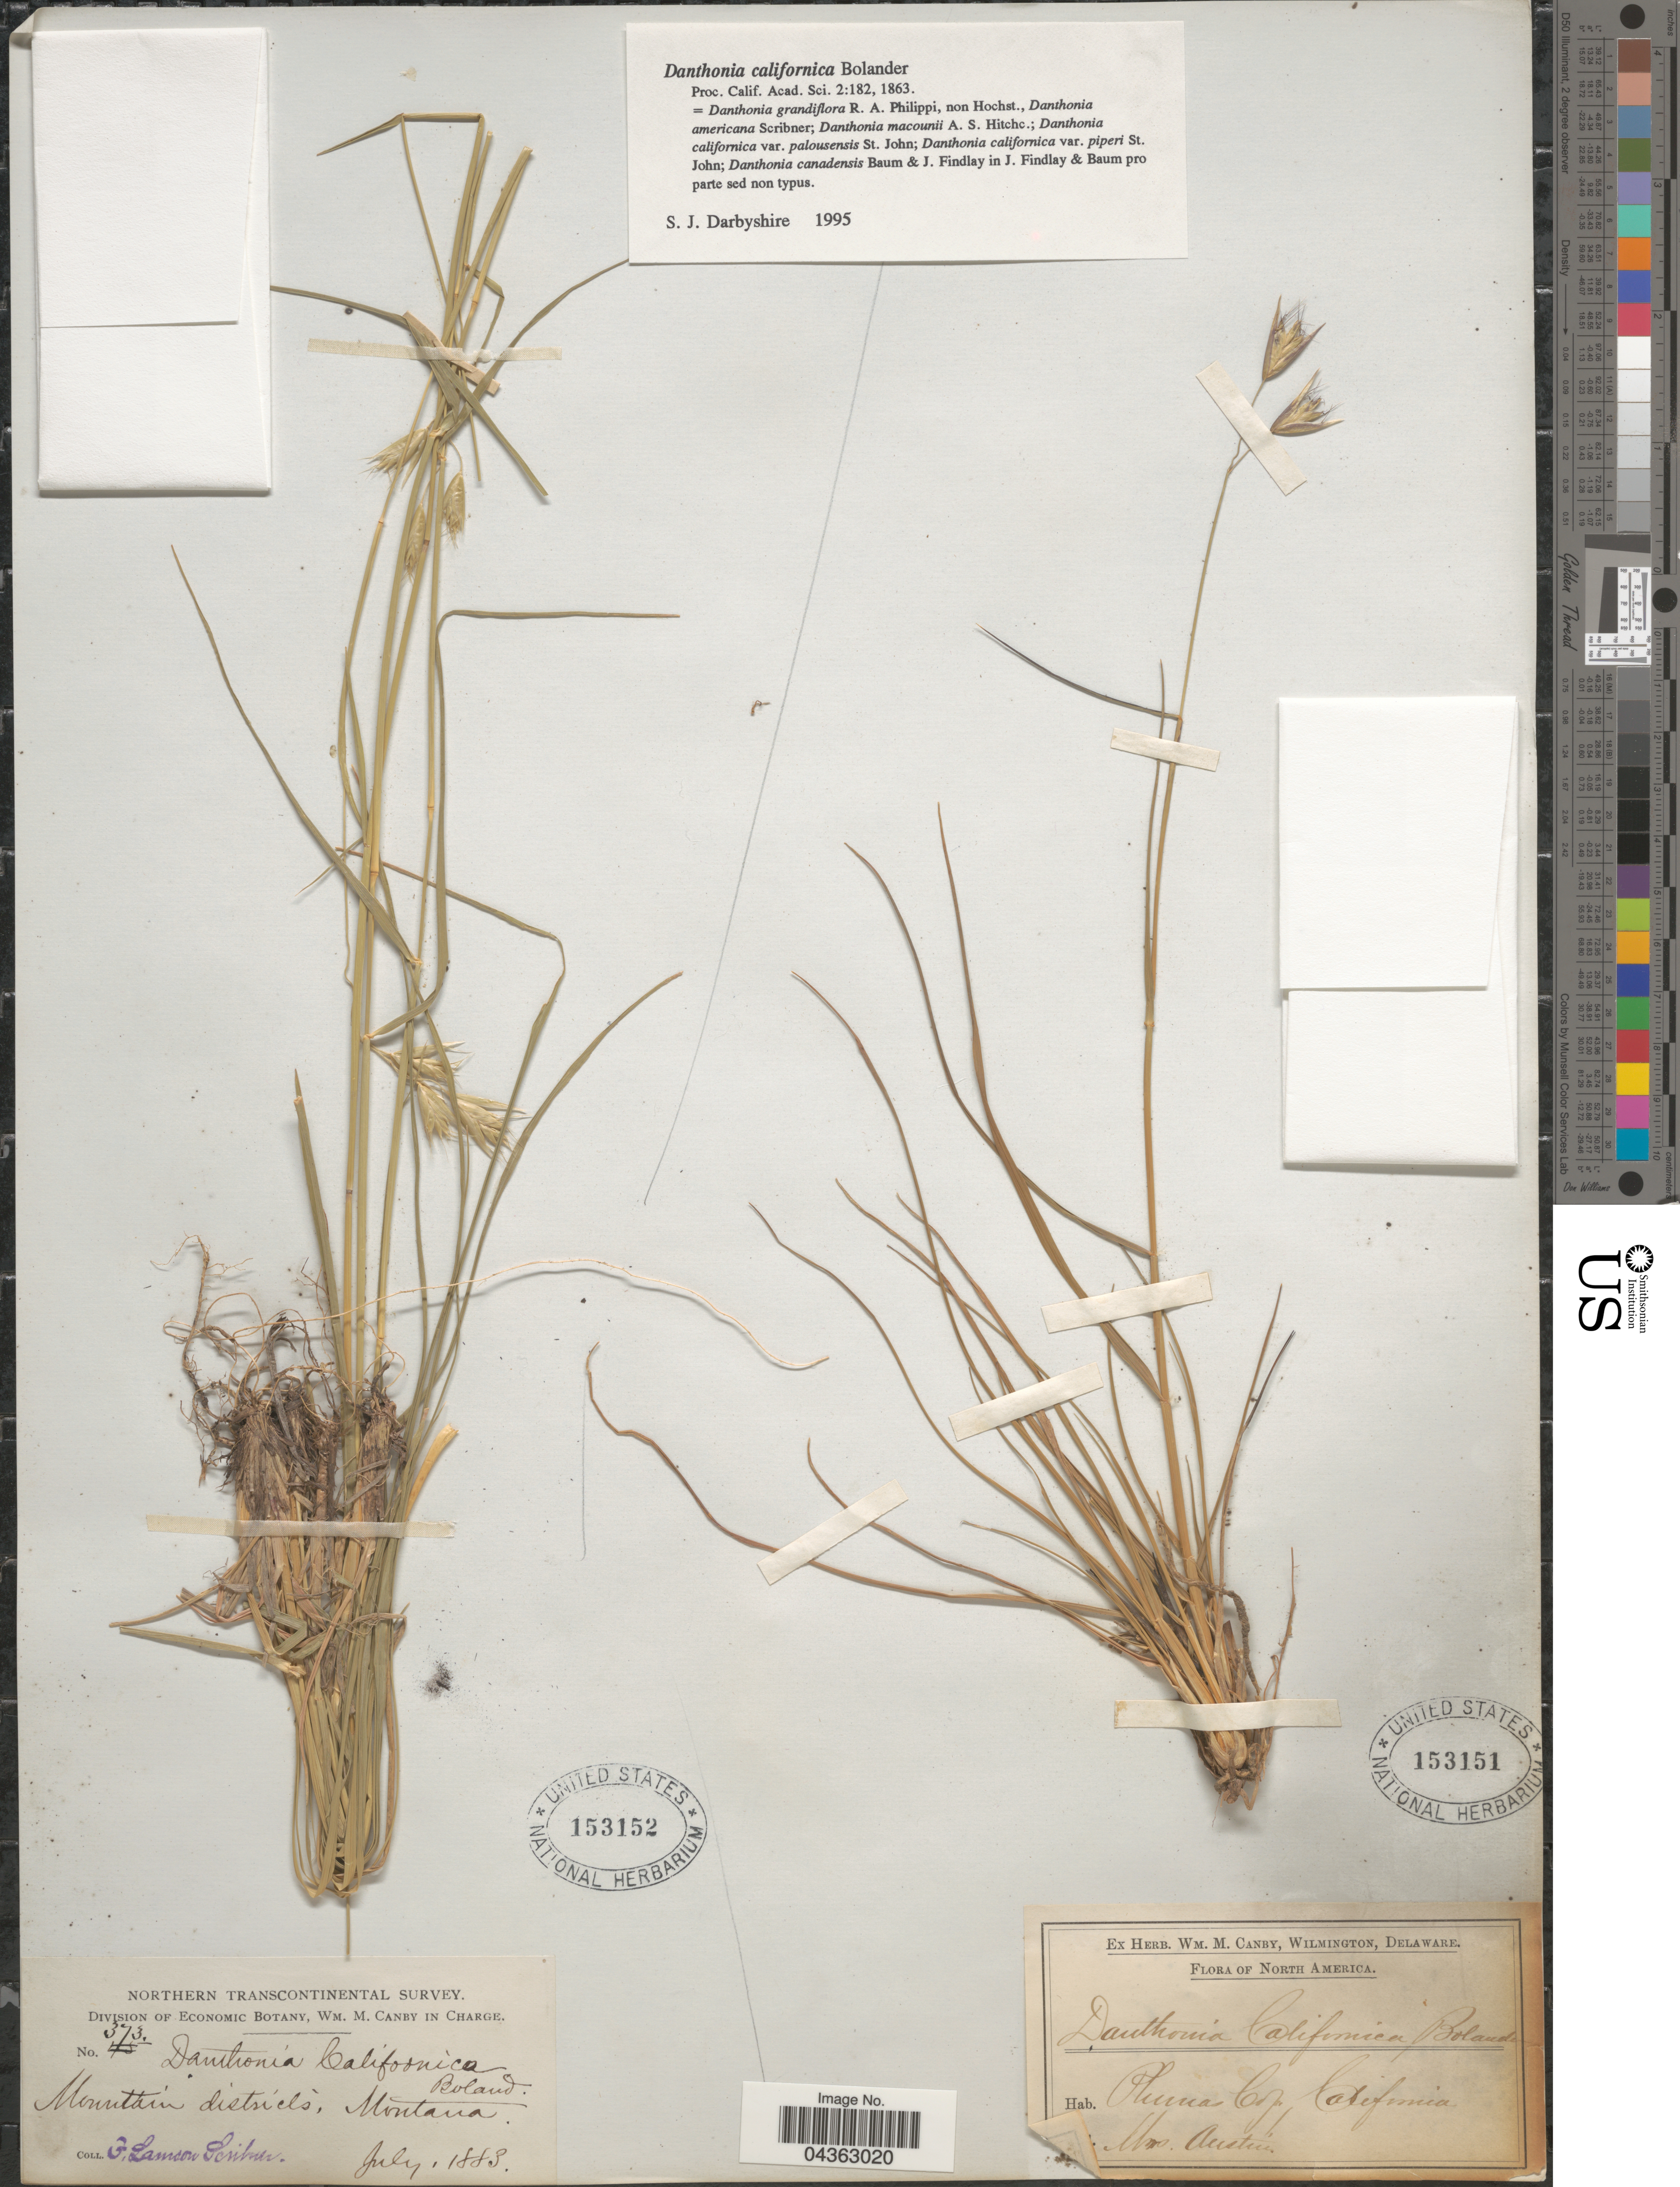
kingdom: Plantae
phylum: Tracheophyta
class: Liliopsida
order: Poales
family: Poaceae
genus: Danthonia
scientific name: Danthonia californica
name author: Bol.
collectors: Austin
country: United States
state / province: California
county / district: Plumas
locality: Plumas Co.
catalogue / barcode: US 153151